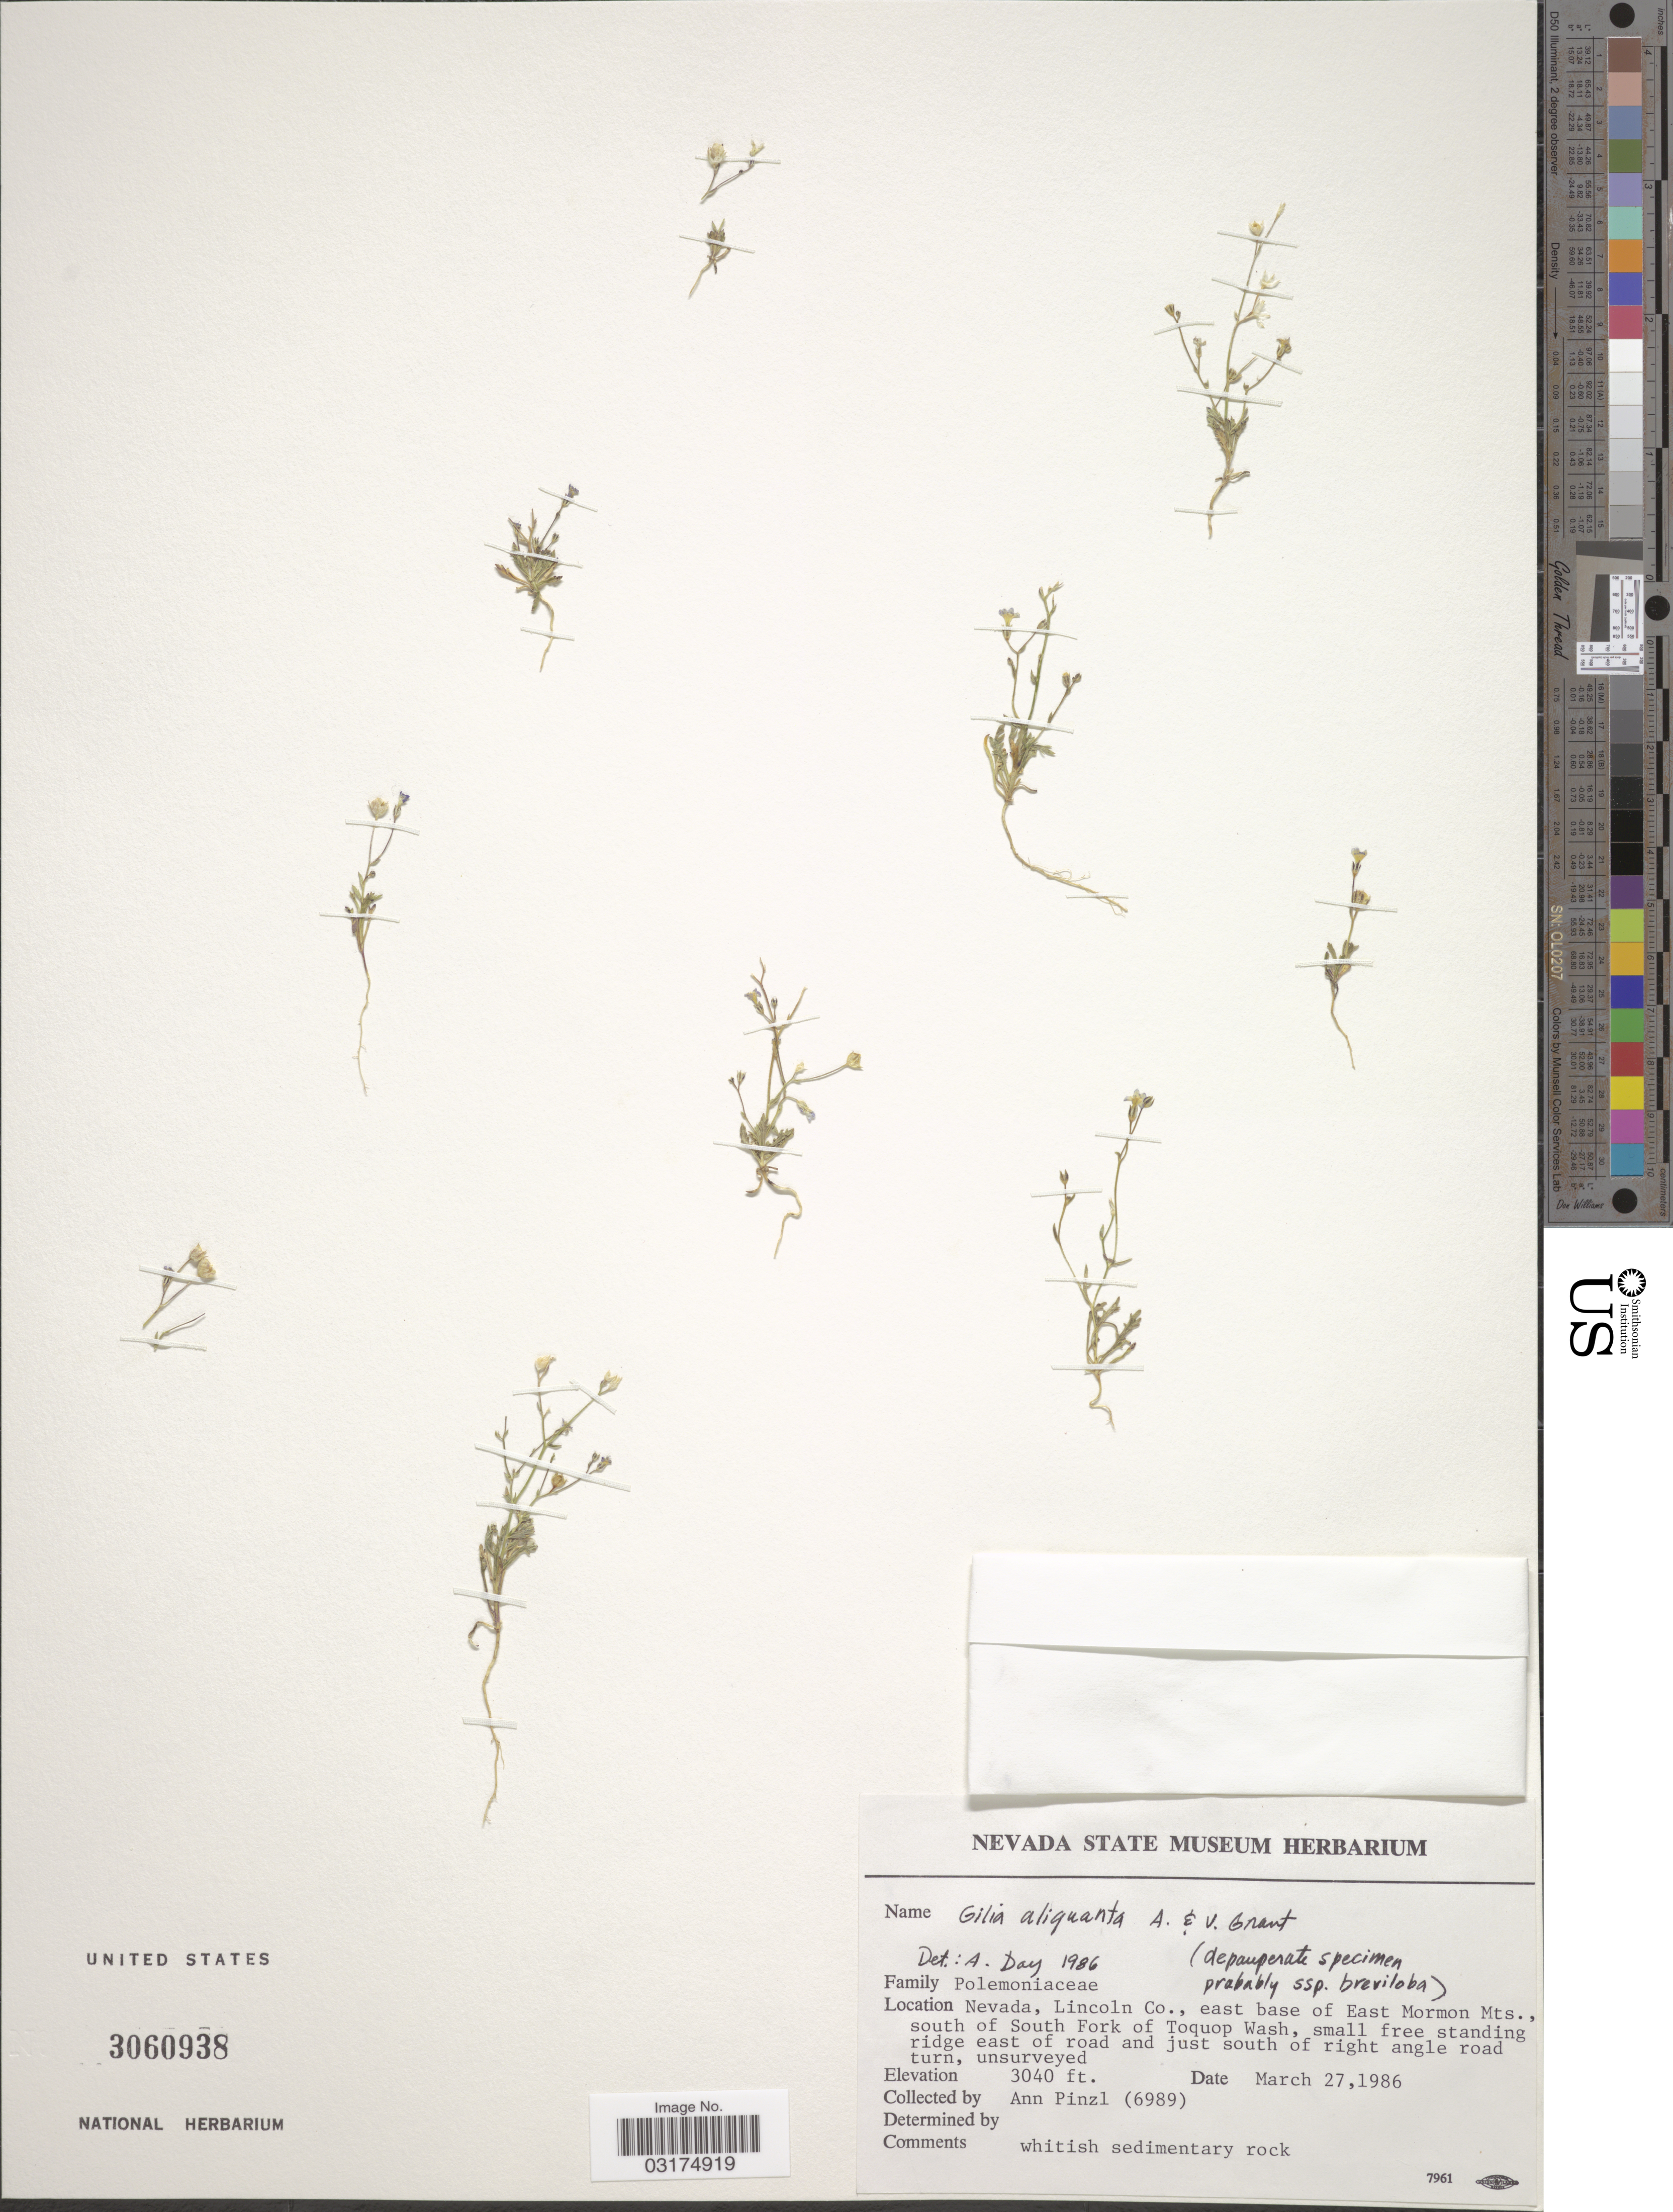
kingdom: Plantae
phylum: Tracheophyta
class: Magnoliopsida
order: Ericales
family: Polemoniaceae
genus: Gilia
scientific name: Gilia aliquanta subsp. breviloba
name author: A.D. Grant & V.E. Grant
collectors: A. Pinzl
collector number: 6989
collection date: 1986-03-27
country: United States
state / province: Nevada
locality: Lincoln Co., east base of East Mormon Mts., south of South Fork of Toquop Wash, small free standing ridge east of road and just south of right angle road turn, unsurveyed.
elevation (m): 927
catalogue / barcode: US 3060938